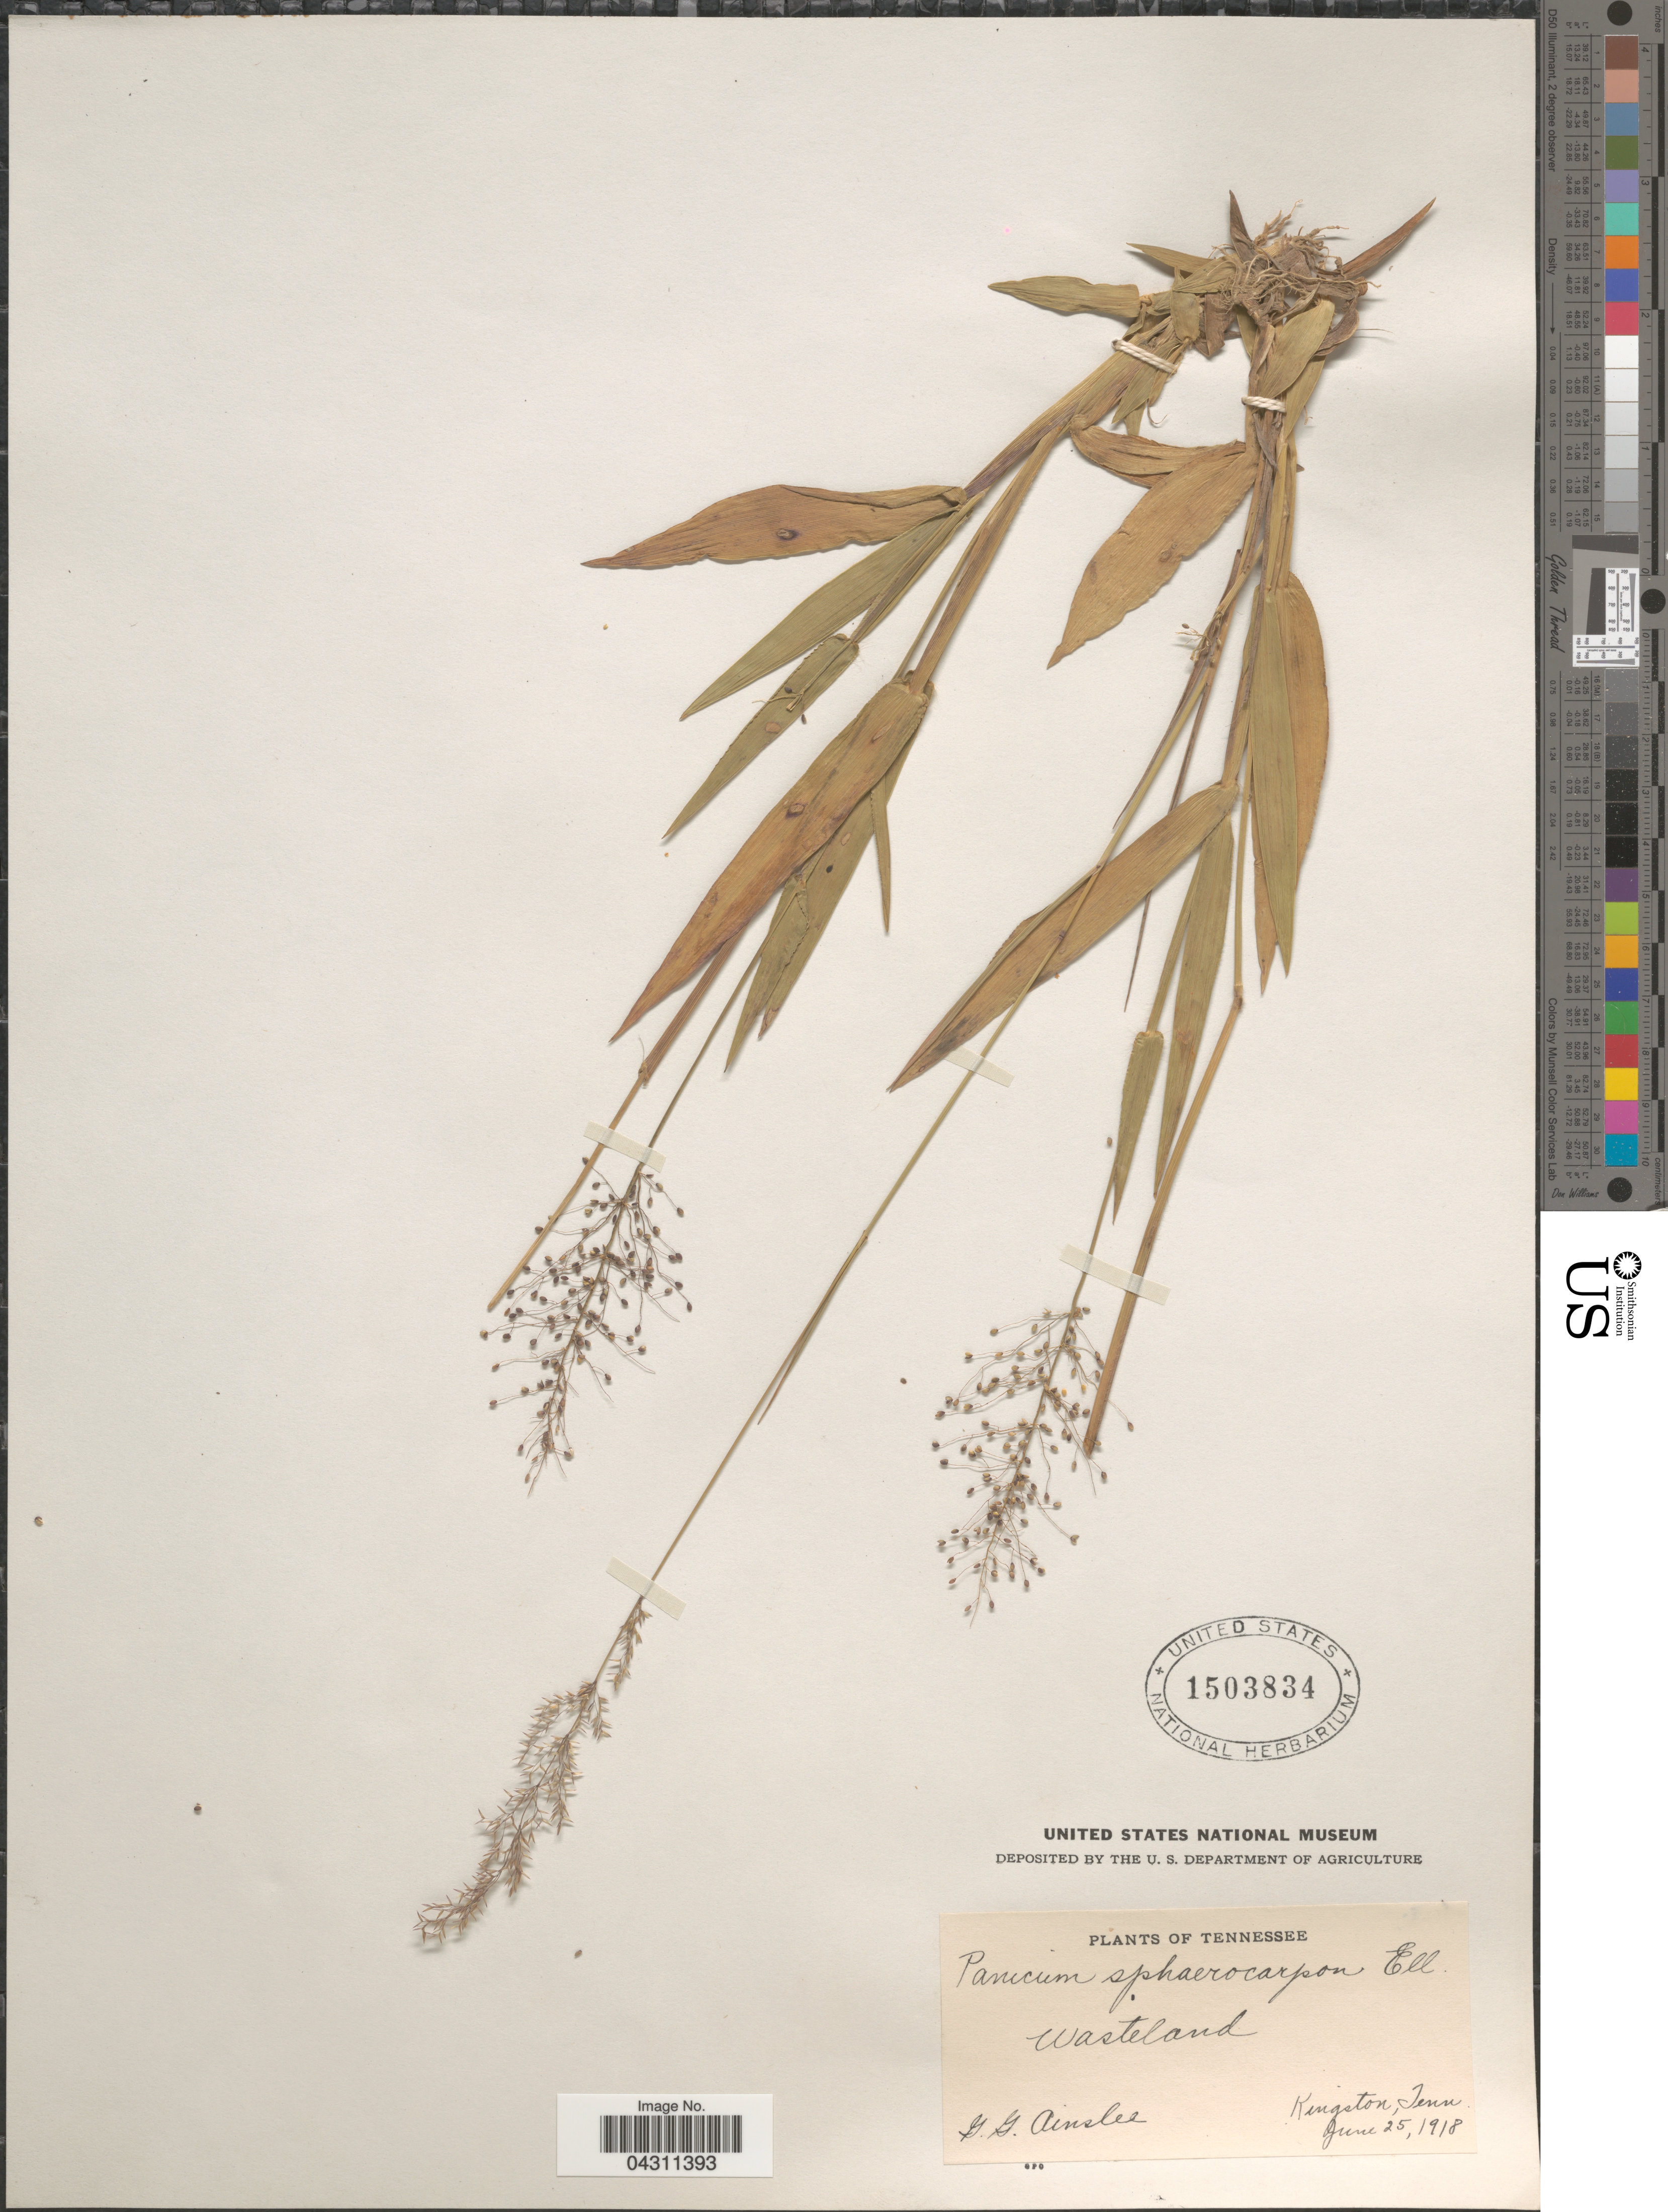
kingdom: Plantae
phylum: Tracheophyta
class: Liliopsida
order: Poales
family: Poaceae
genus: Dichanthelium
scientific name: Dichanthelium sphaerocarpon var. sphaerocarpon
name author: (Elliott) Gould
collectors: G. Ainslee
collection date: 1918-06-25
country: United States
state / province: Tennessee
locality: Kingston.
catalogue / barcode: US 1503834